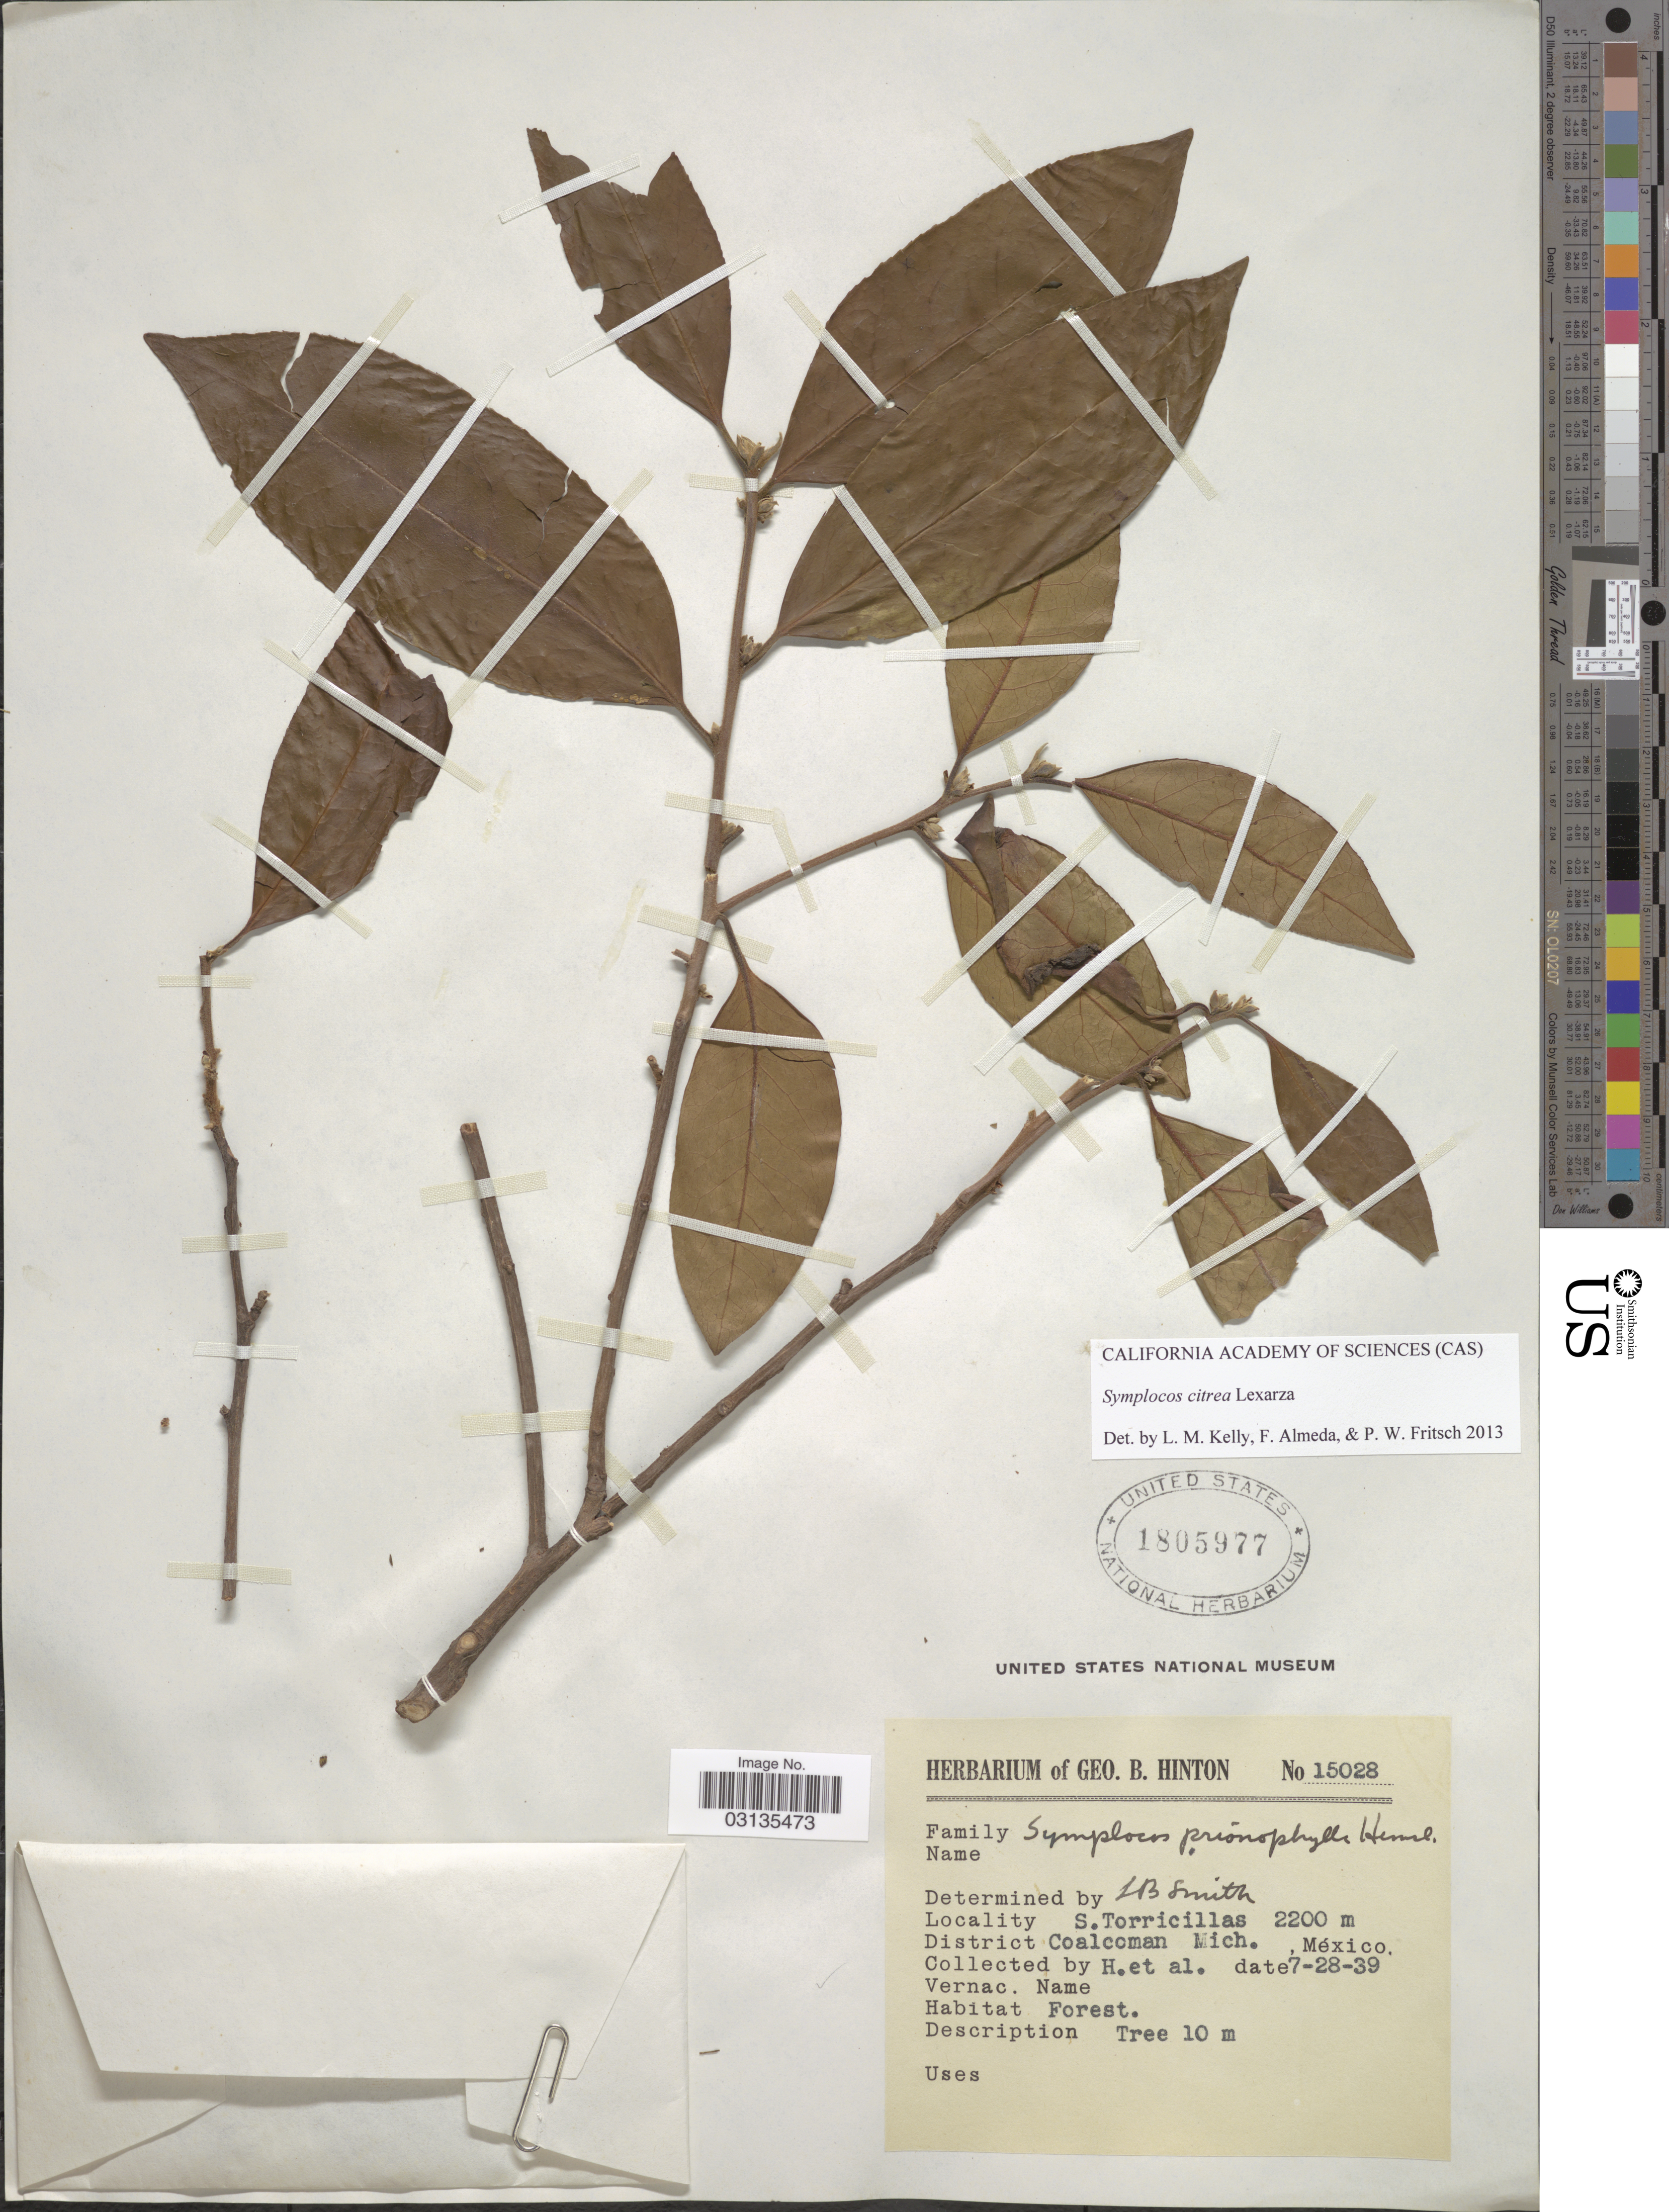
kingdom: Plantae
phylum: Tracheophyta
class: Magnoliopsida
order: Ericales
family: Symplocaceae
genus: Symplocos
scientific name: Symplocos citrea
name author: Lex.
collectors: G. B. Hinton & et al.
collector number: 15028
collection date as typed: Transcribed d/m/y: 28/7/39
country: Mexico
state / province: Michoacán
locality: S. Torricillas. District Coalcoman Mich.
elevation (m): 2200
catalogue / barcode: US 1805977